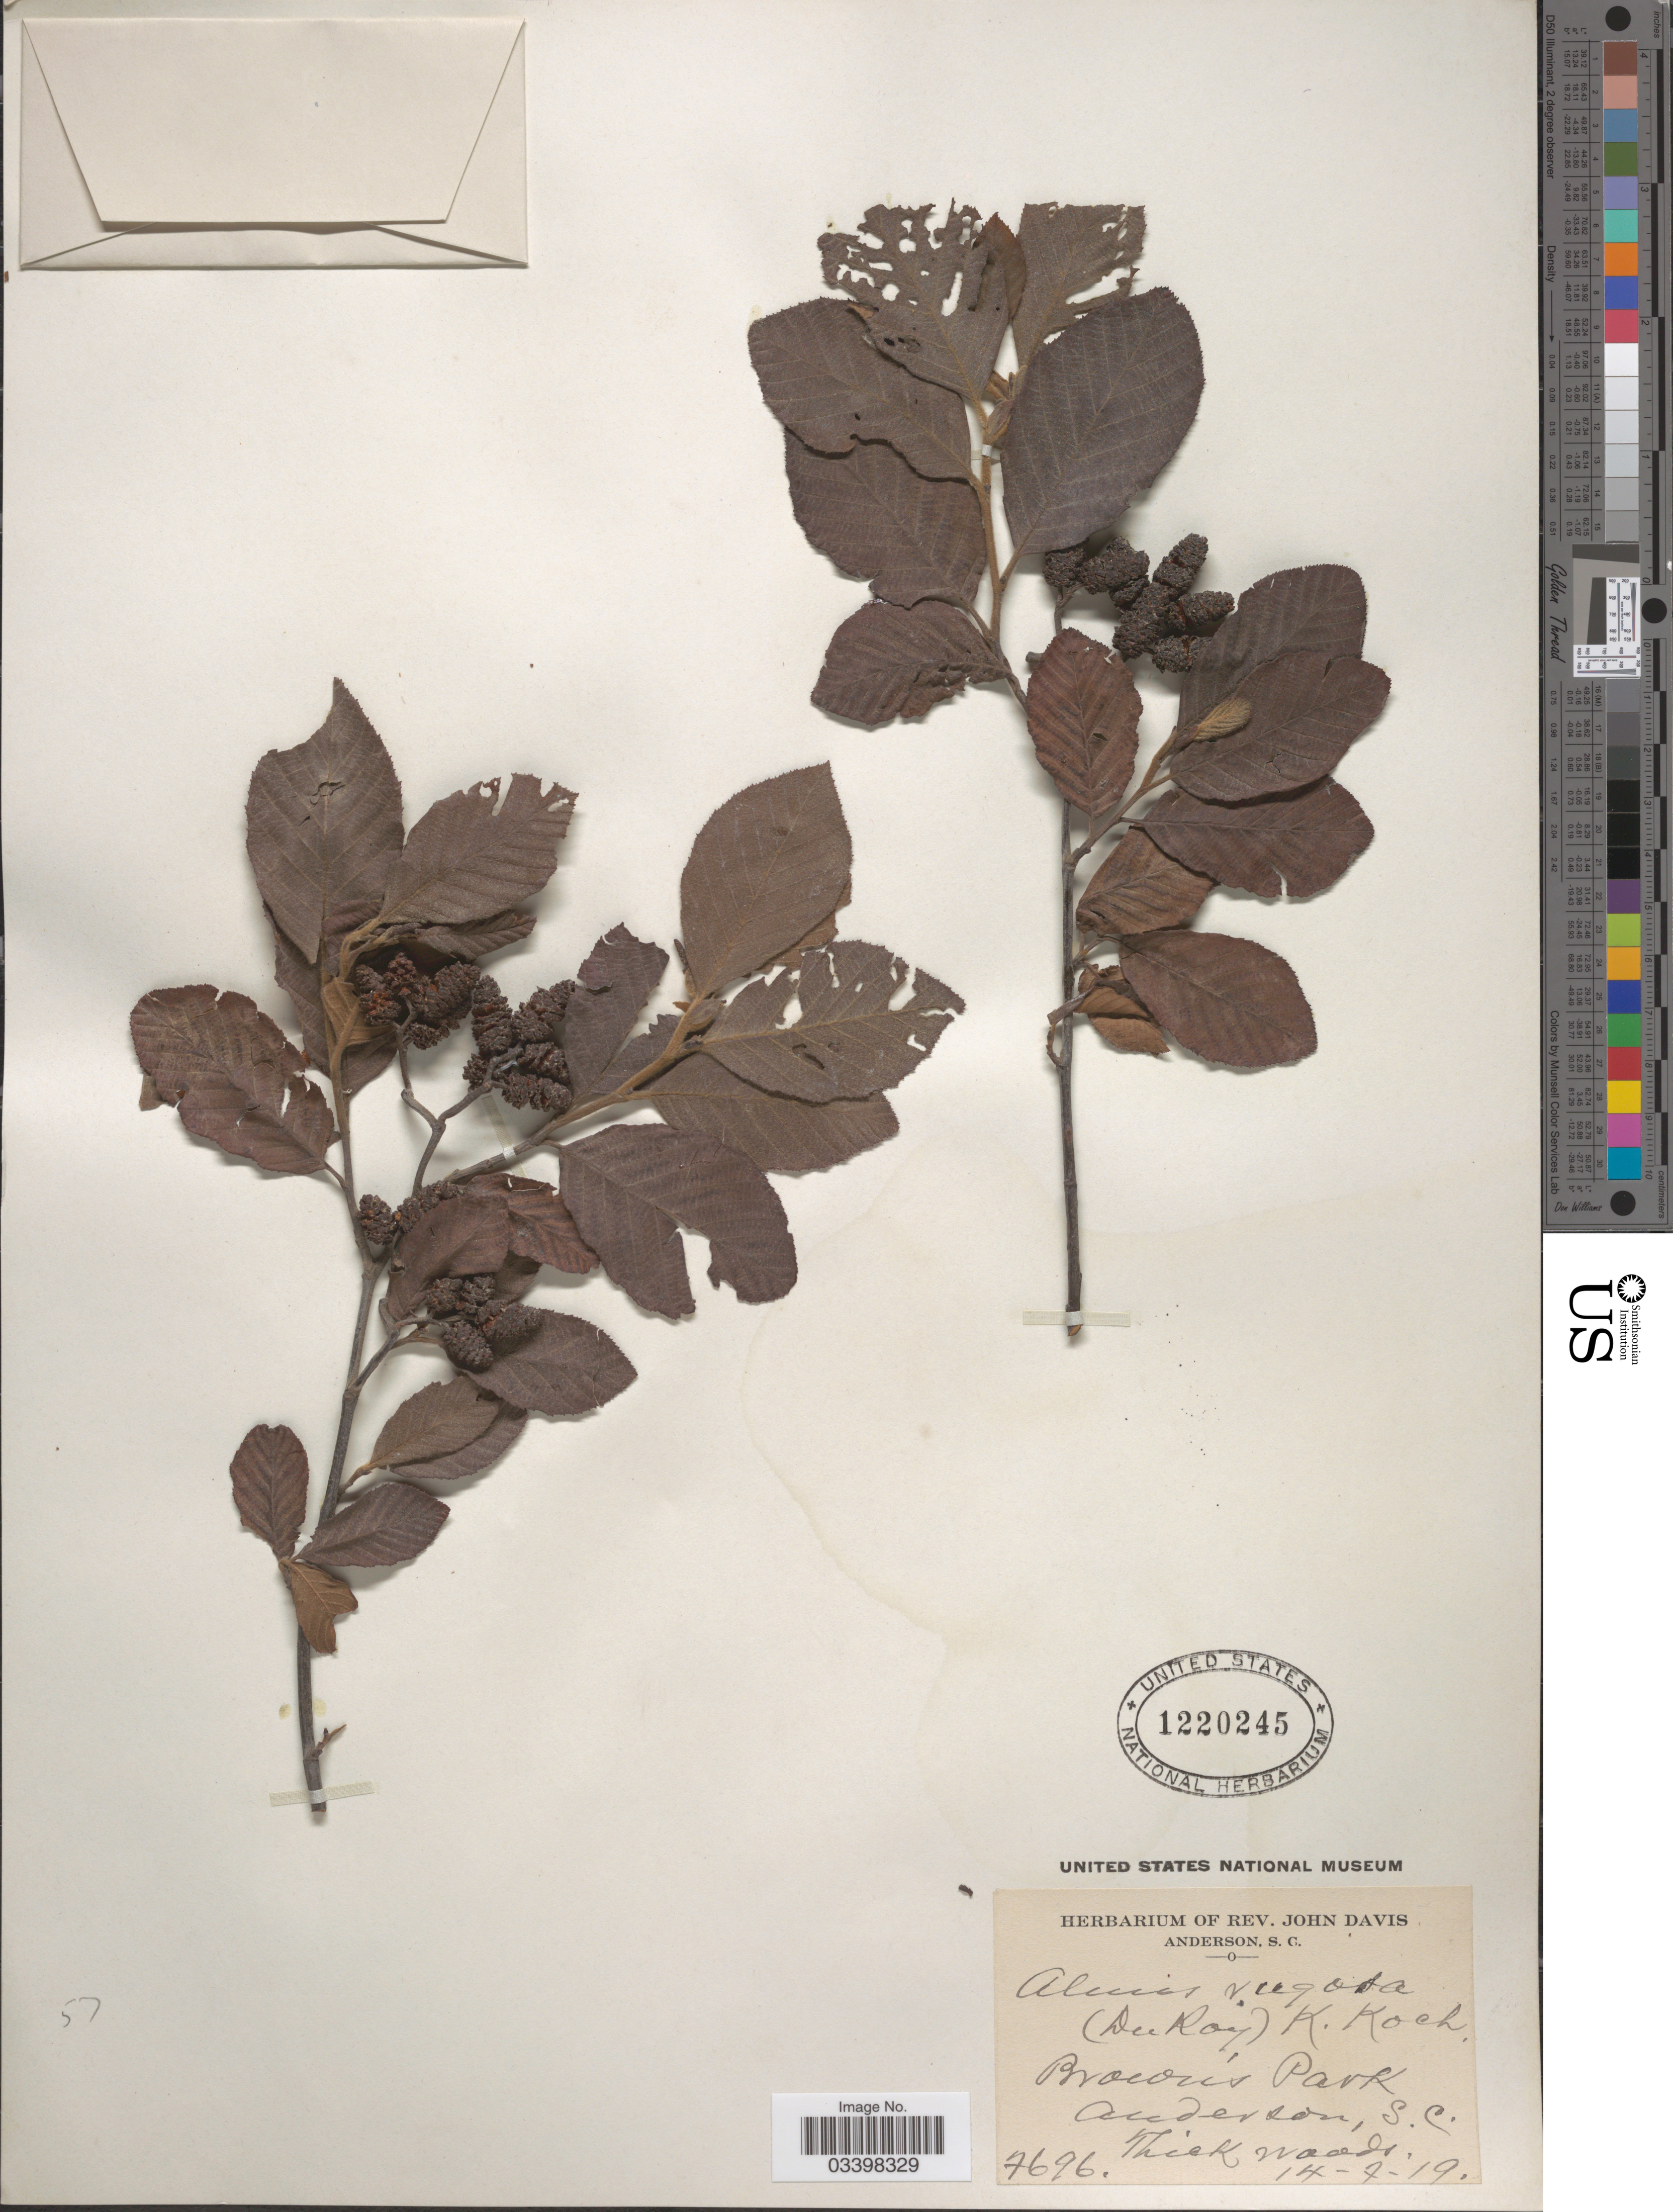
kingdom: Plantae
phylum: Tracheophyta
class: Magnoliopsida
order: Fagales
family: Betulaceae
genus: Alnus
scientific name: Alnus serrulata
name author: (Aiton) Willd.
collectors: ex herb. Rev. John Davis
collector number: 7696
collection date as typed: Transcribed d/m/y: 14/7/19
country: United States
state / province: South Carolina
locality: Brown's Park. Anderson.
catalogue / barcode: US 1220245